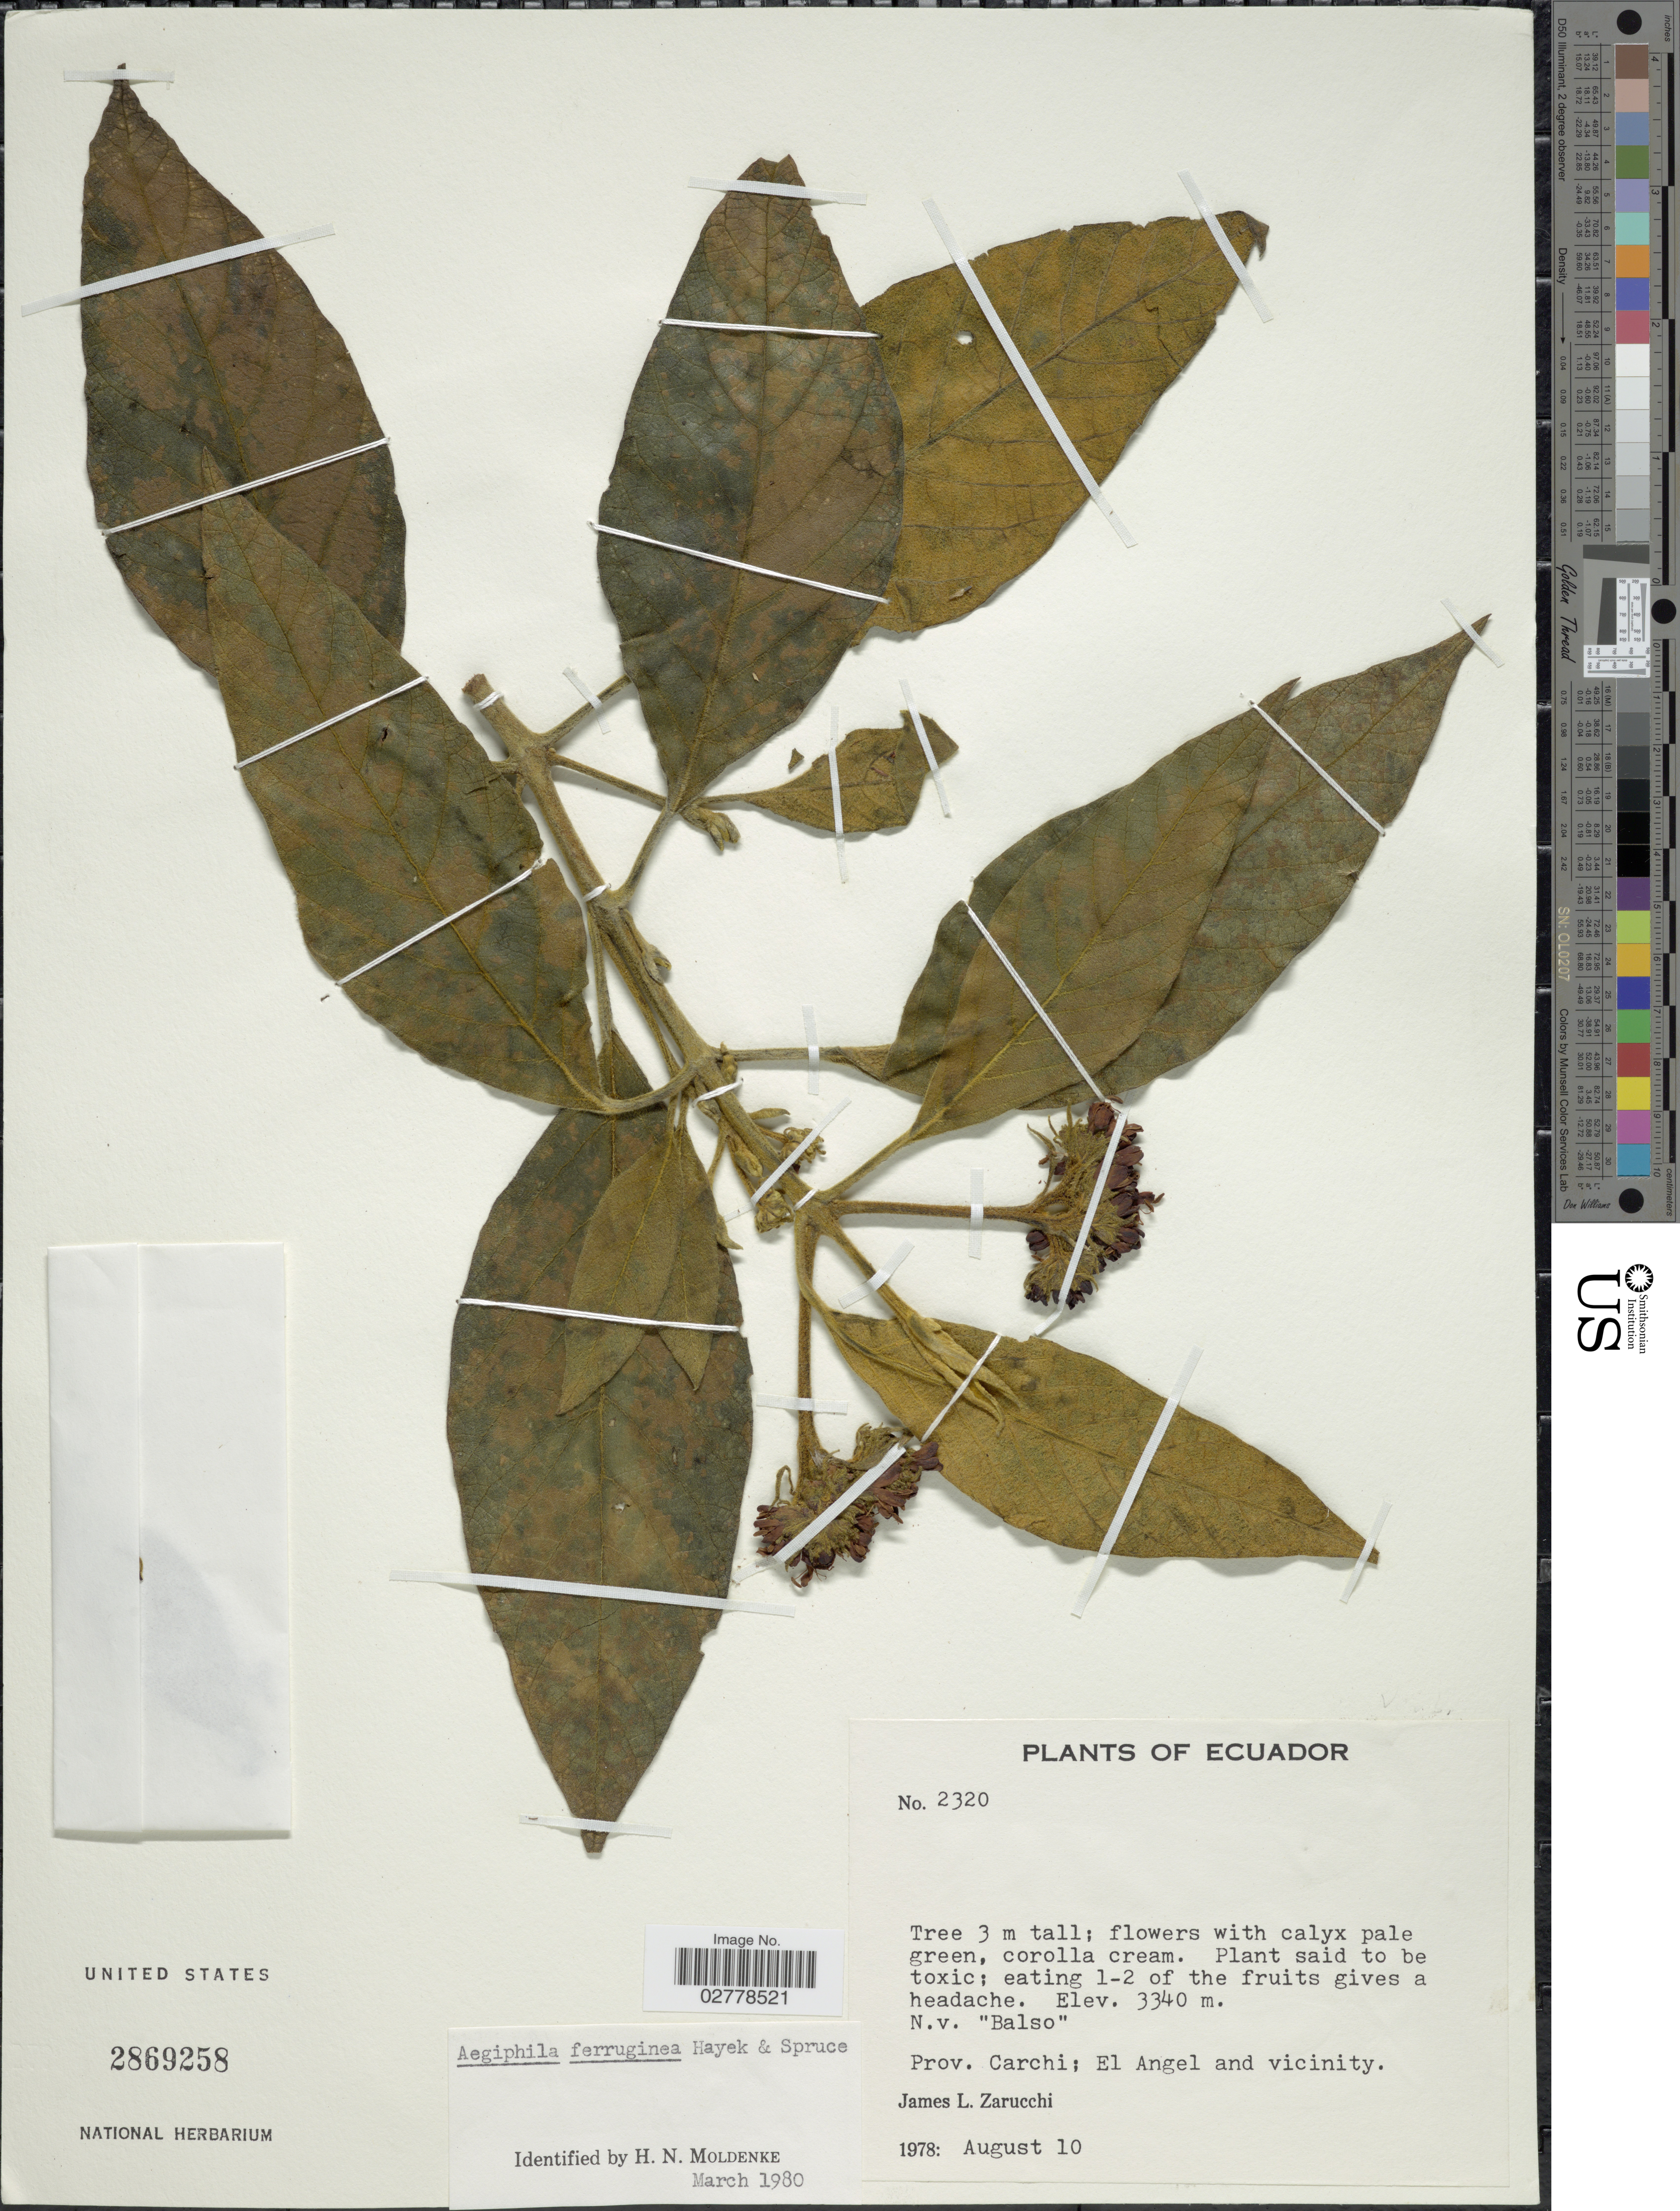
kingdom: Plantae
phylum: Tracheophyta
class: Magnoliopsida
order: Lamiales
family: Lamiaceae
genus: Aegiphila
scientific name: Aegiphila ferruginea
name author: Hayek & Spruce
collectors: J. L. Zarucchi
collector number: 2320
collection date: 1978-08-10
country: Ecuador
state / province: Carchi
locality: El Angel and vicinity.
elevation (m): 3340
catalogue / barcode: US 2869258